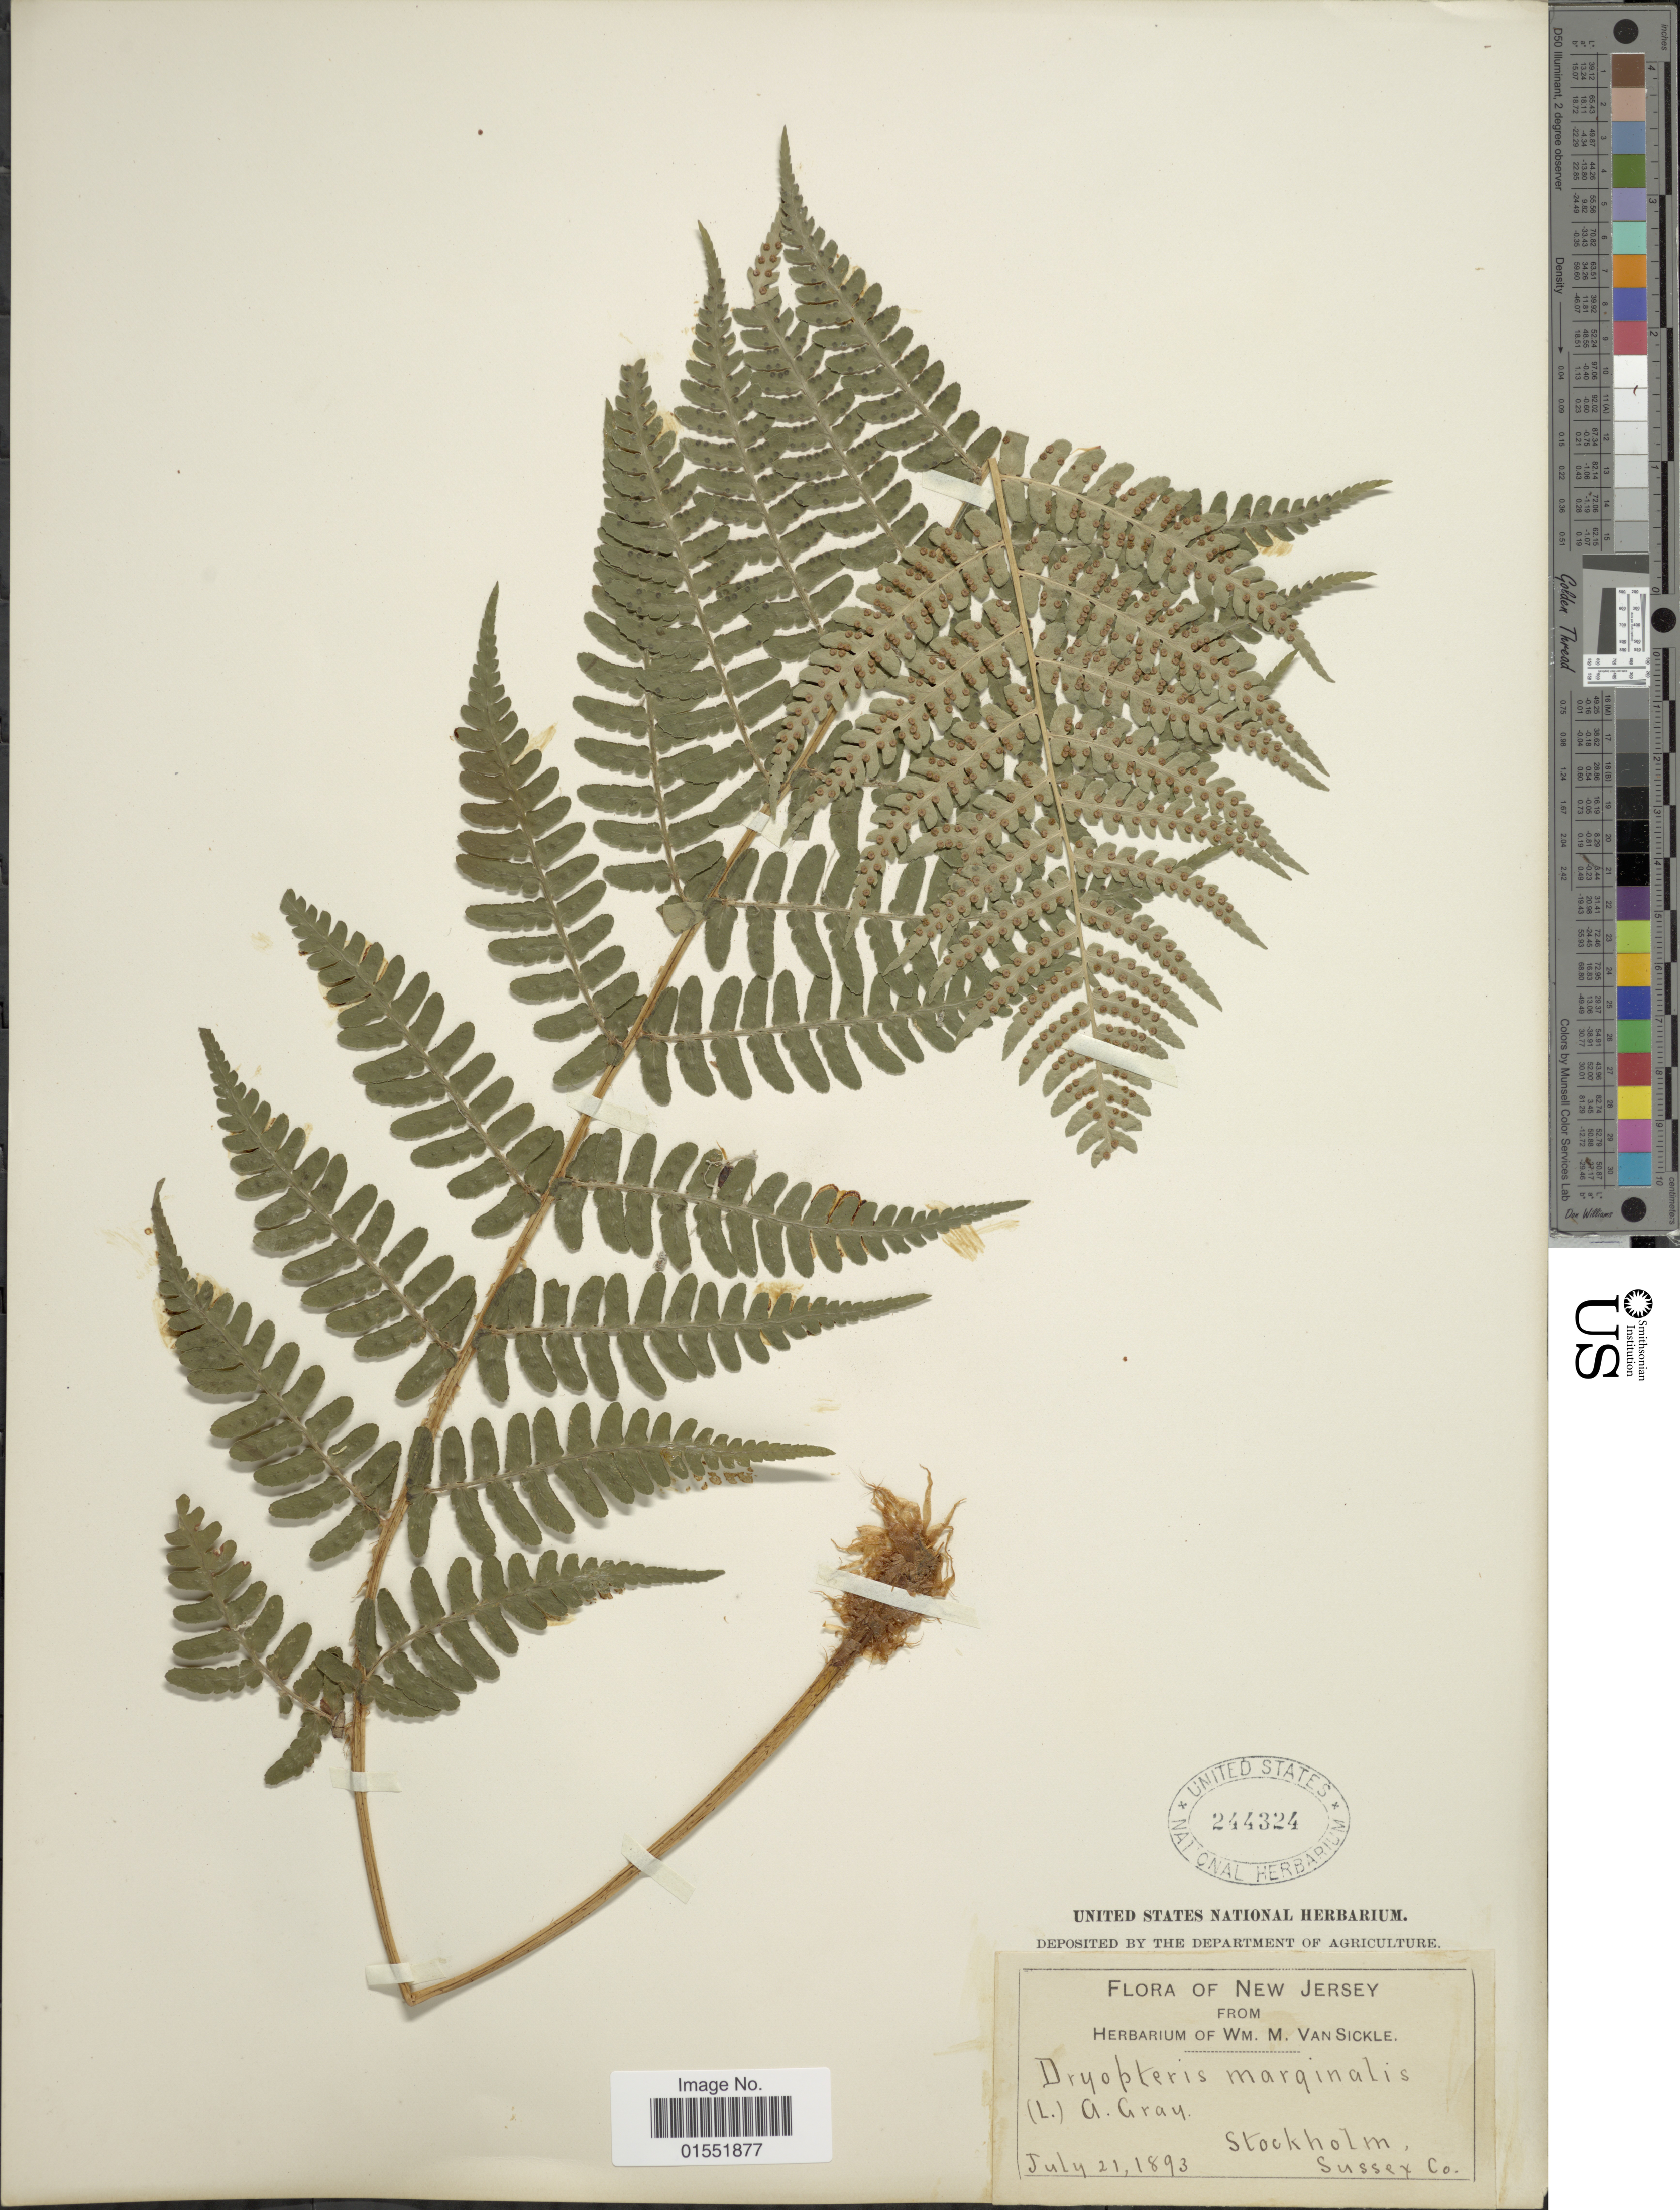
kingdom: Plantae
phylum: Tracheophyta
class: Polypodiopsida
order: Polypodiales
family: Dryopteridaceae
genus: Dryopteris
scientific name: Dryopteris marginalis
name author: (L.) A. Gray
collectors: ex herb. Wm. M. Van Sickle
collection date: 1893-07-21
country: United States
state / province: New Jersey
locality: Stockholm, Sussex Co.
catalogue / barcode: US 244324